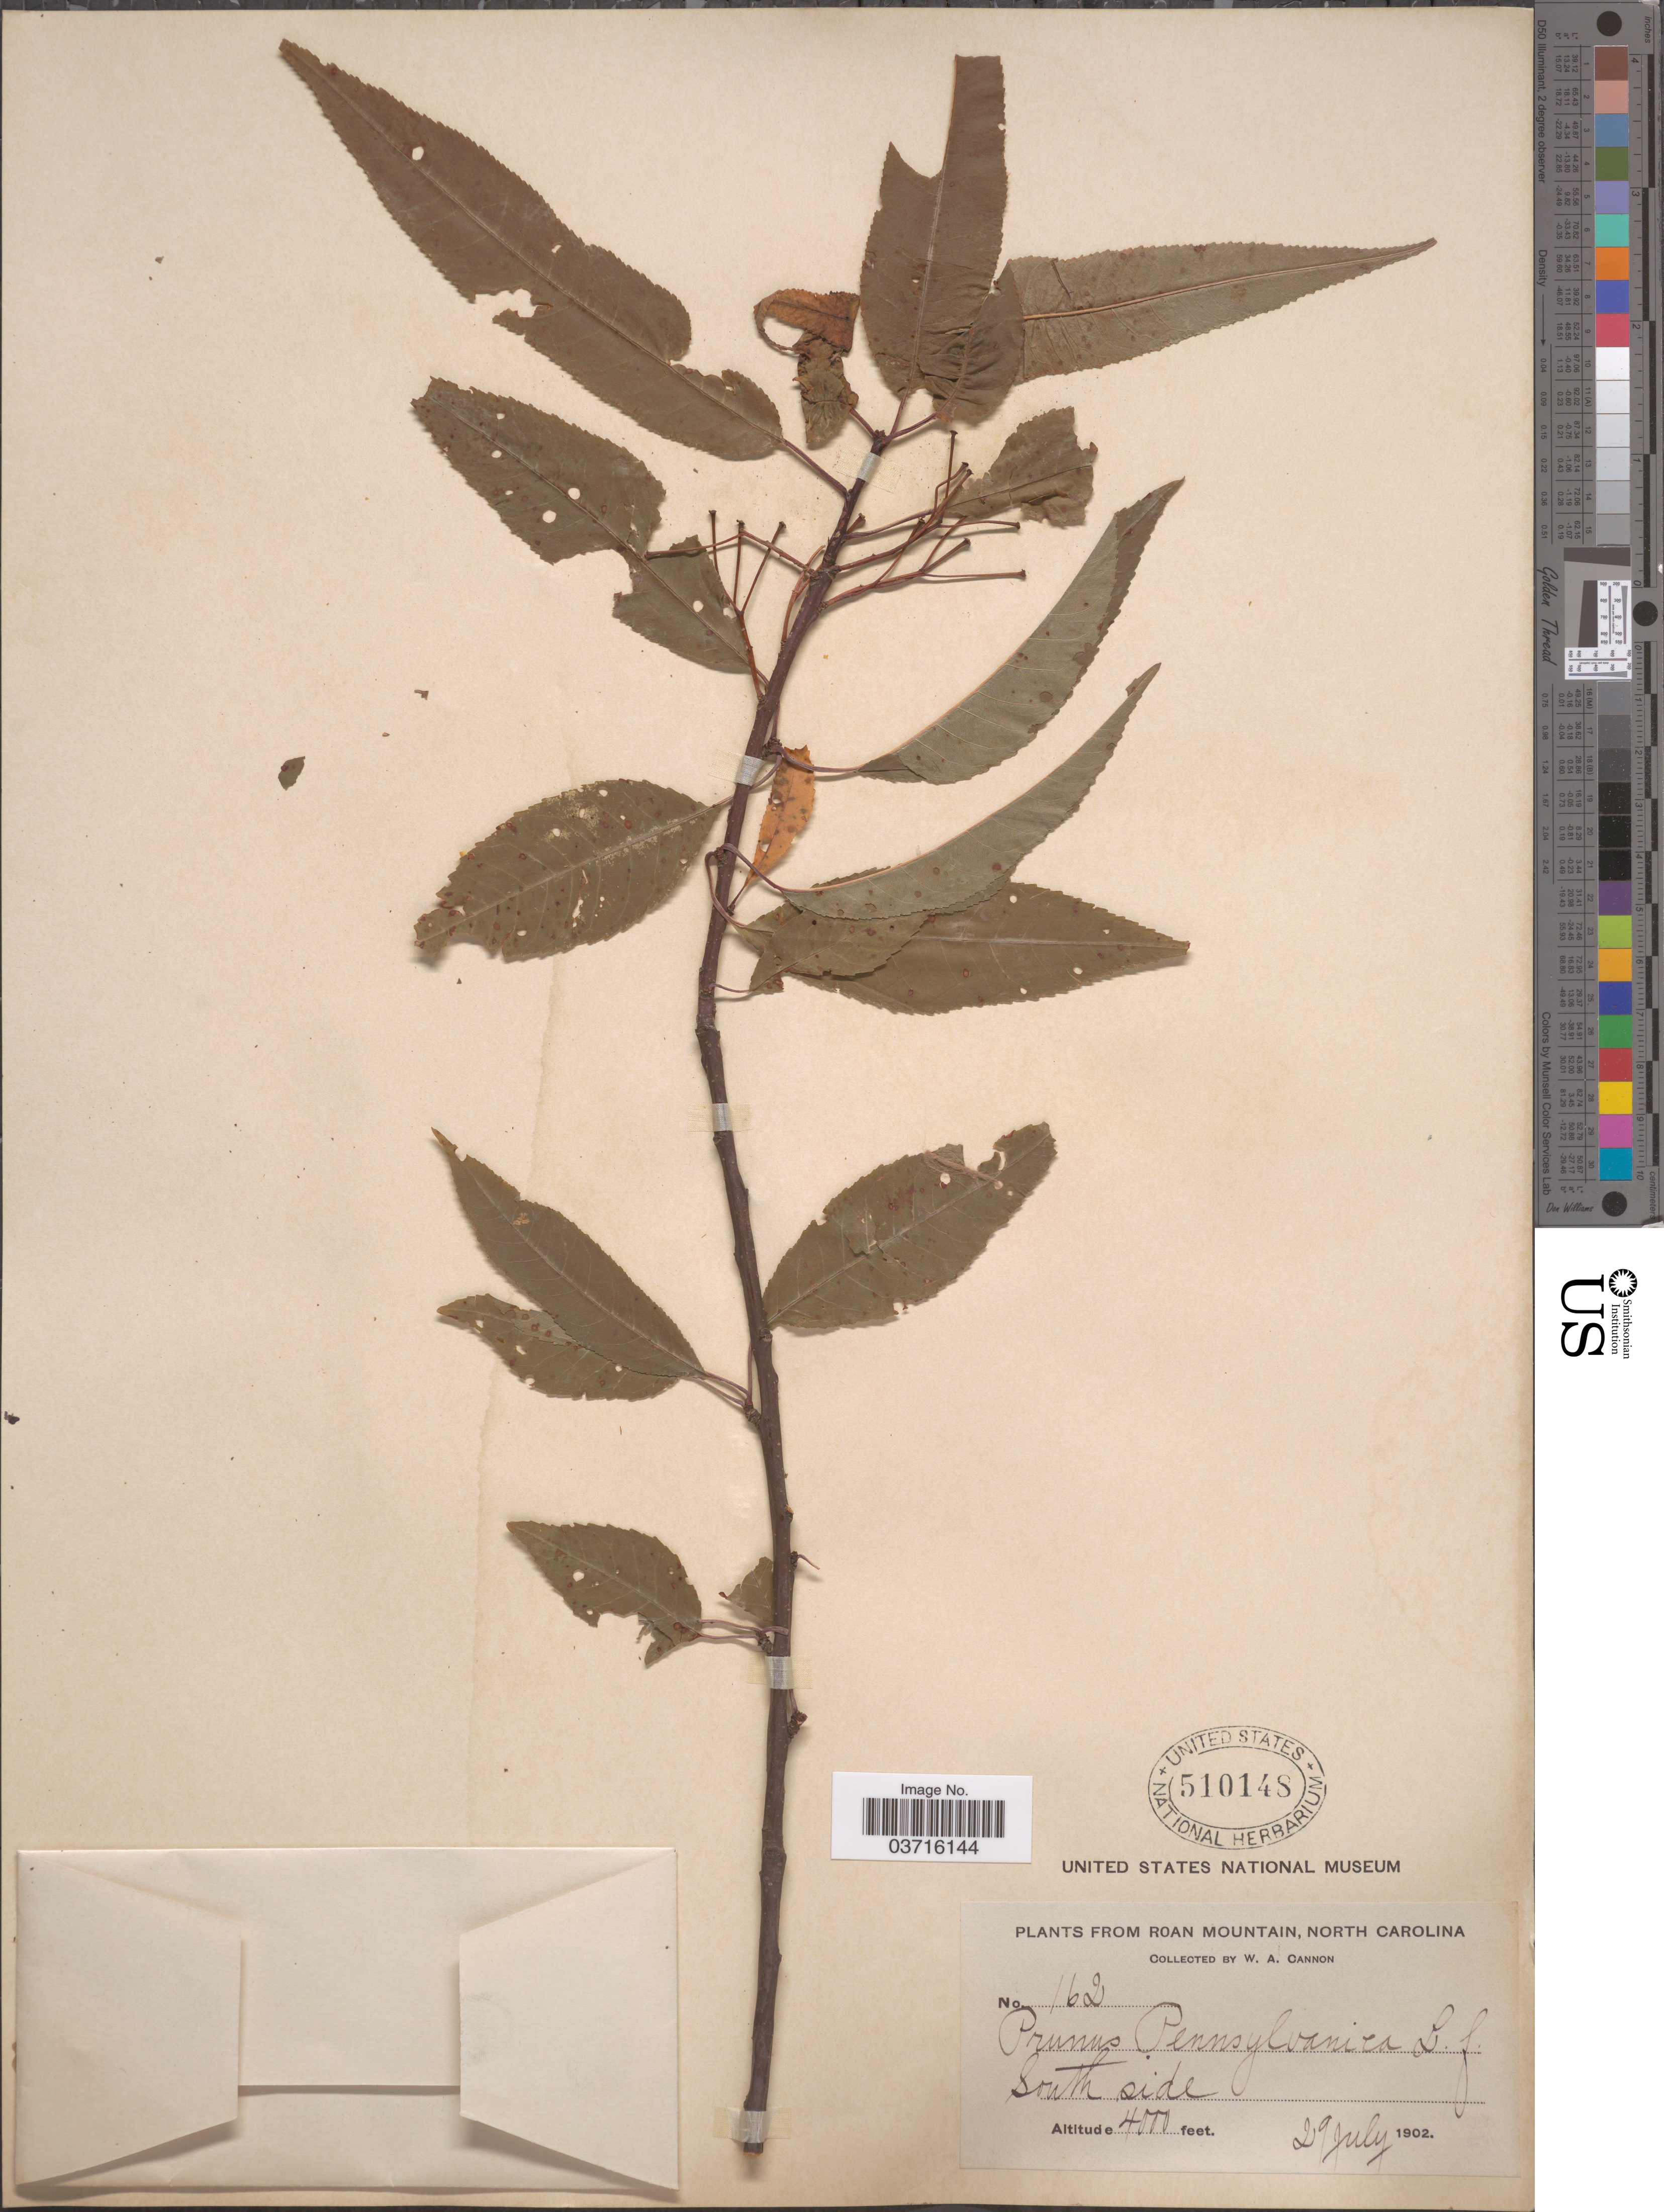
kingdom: Plantae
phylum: Tracheophyta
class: Magnoliopsida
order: Rosales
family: Rosaceae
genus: Prunus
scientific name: Prunus pensylvanica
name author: L. f.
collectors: W. Cannon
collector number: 162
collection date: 1902-07-29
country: United States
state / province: North Carolina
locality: Roan Mountain. South side.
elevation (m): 1219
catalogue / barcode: US 510148